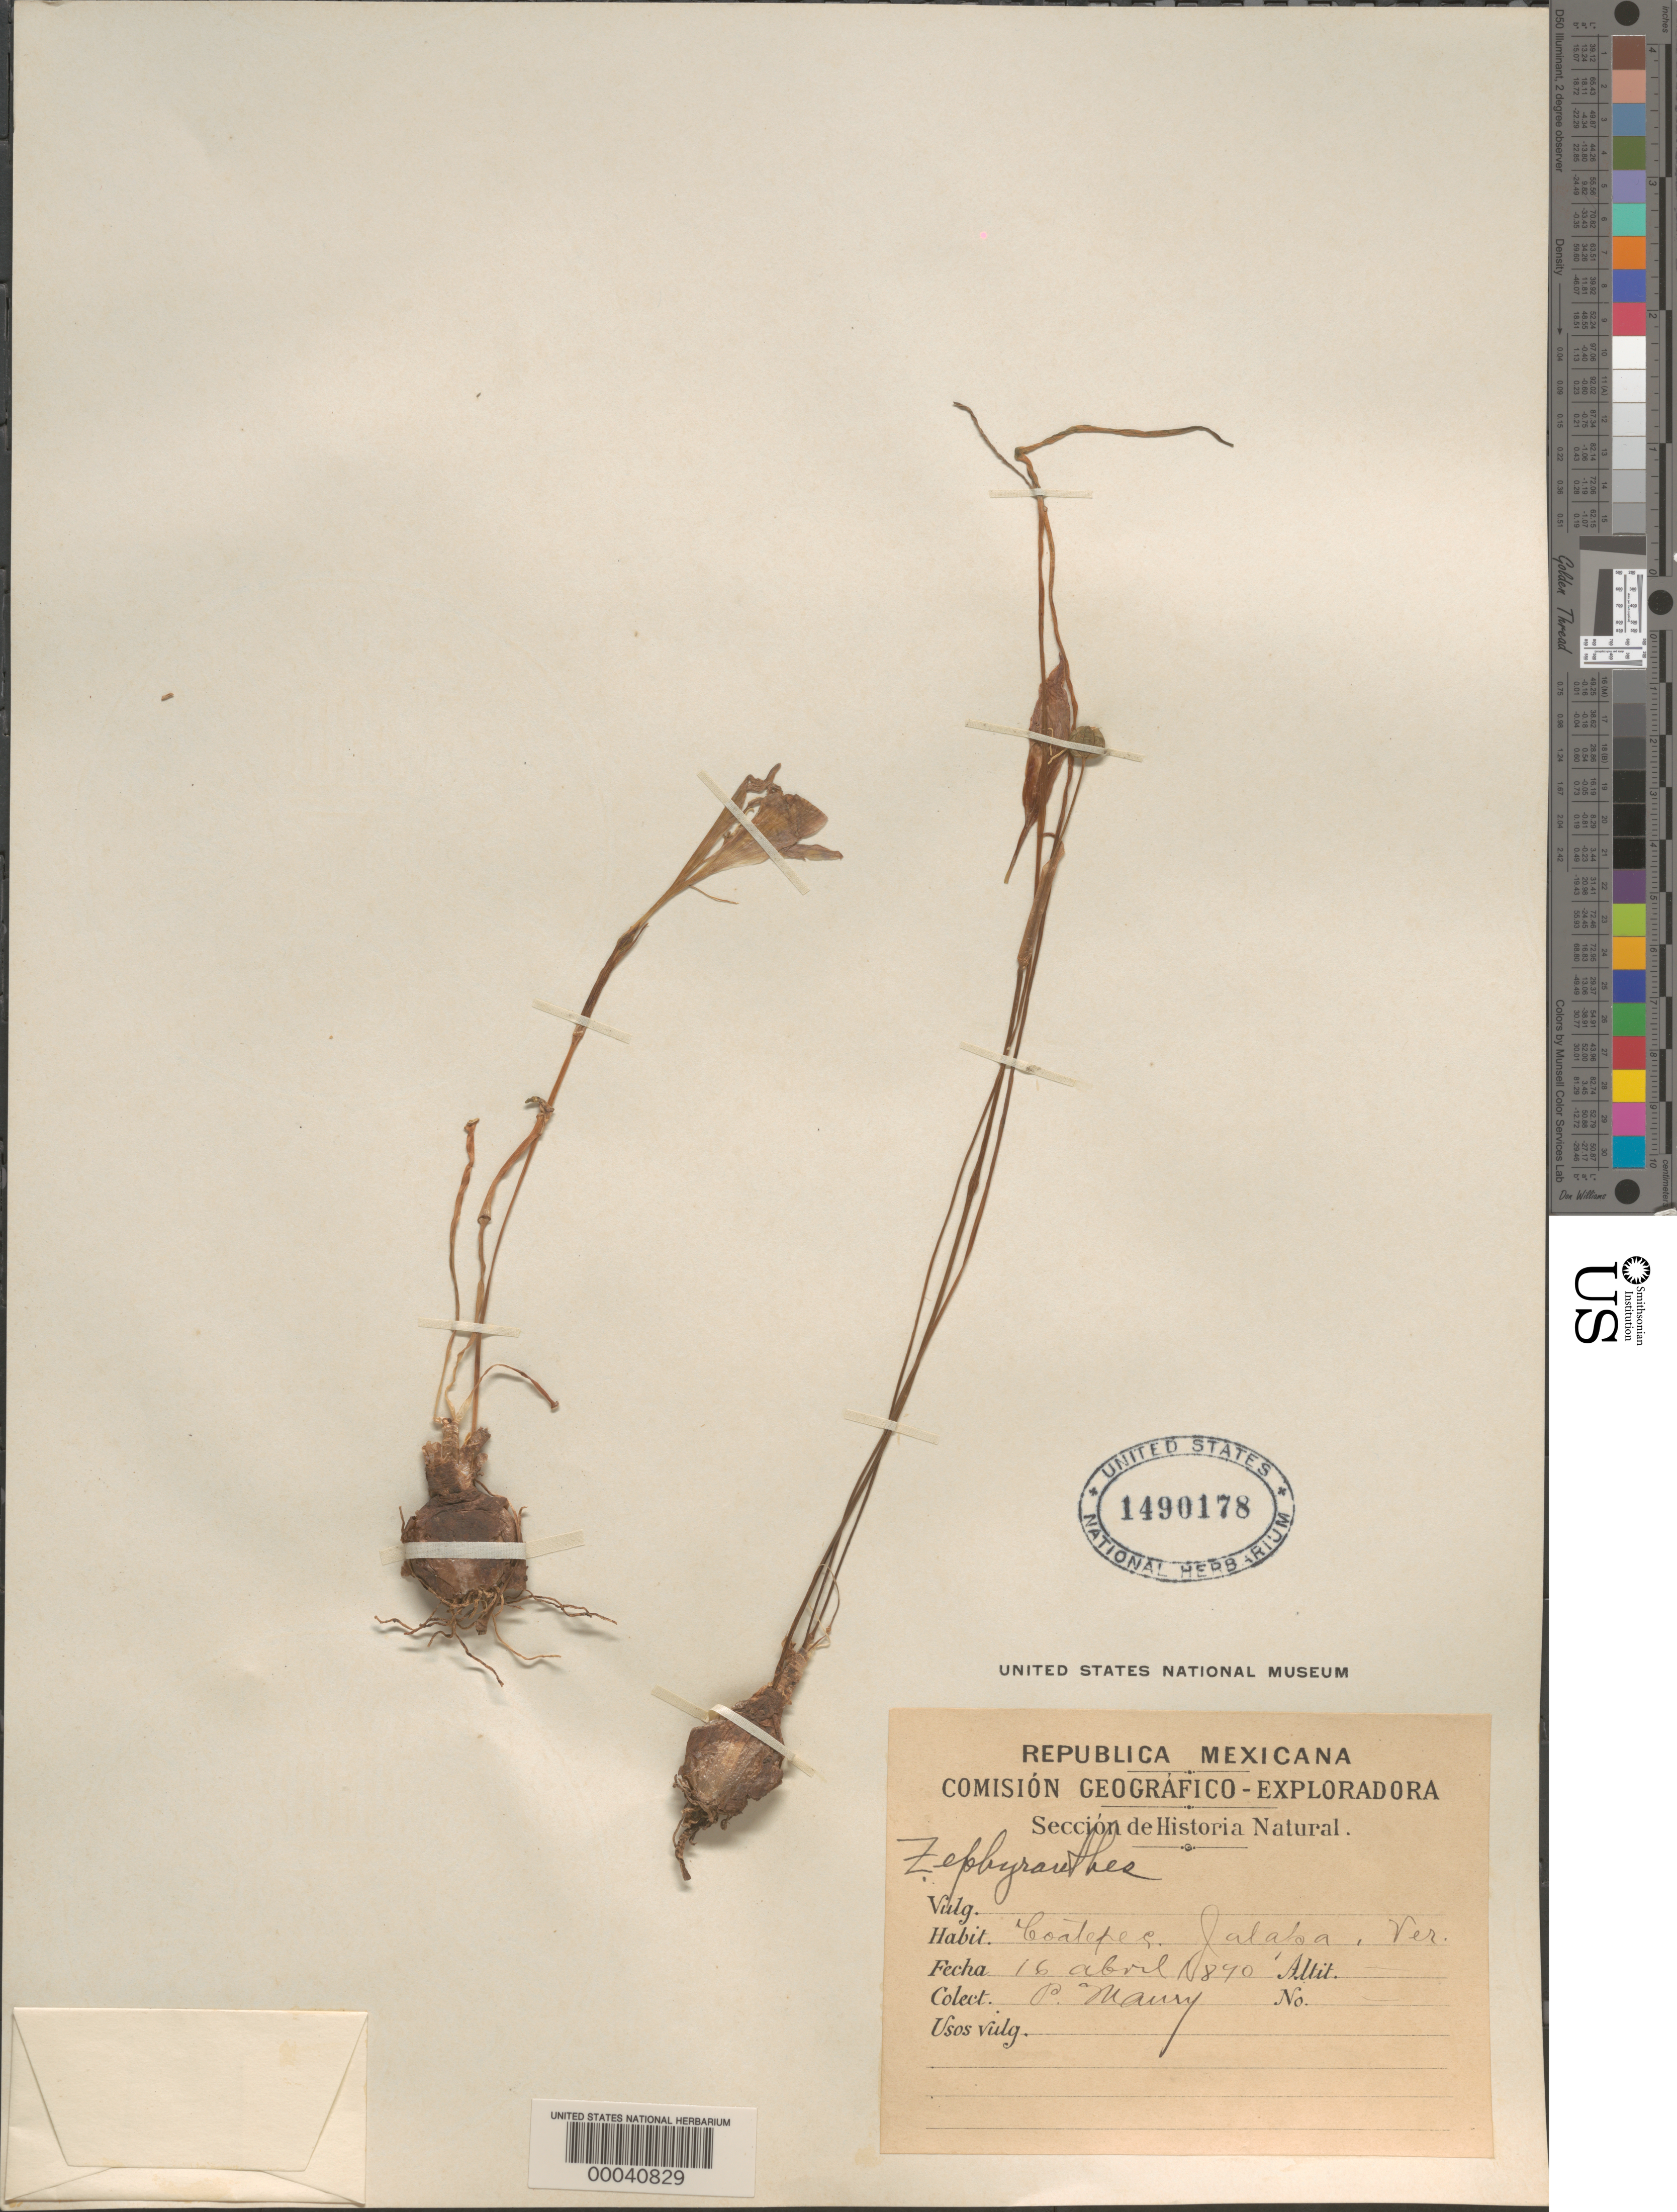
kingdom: Plantae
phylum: Tracheophyta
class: Liliopsida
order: Asparagales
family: Amaryllidaceae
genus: Zephyranthes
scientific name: Zephyranthes sp.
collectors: P. J. Maury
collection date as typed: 16 Apr 1890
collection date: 1890-04-16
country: Mexico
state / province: Veracruz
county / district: Coatepec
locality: Jalapa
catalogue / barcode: US 1490179